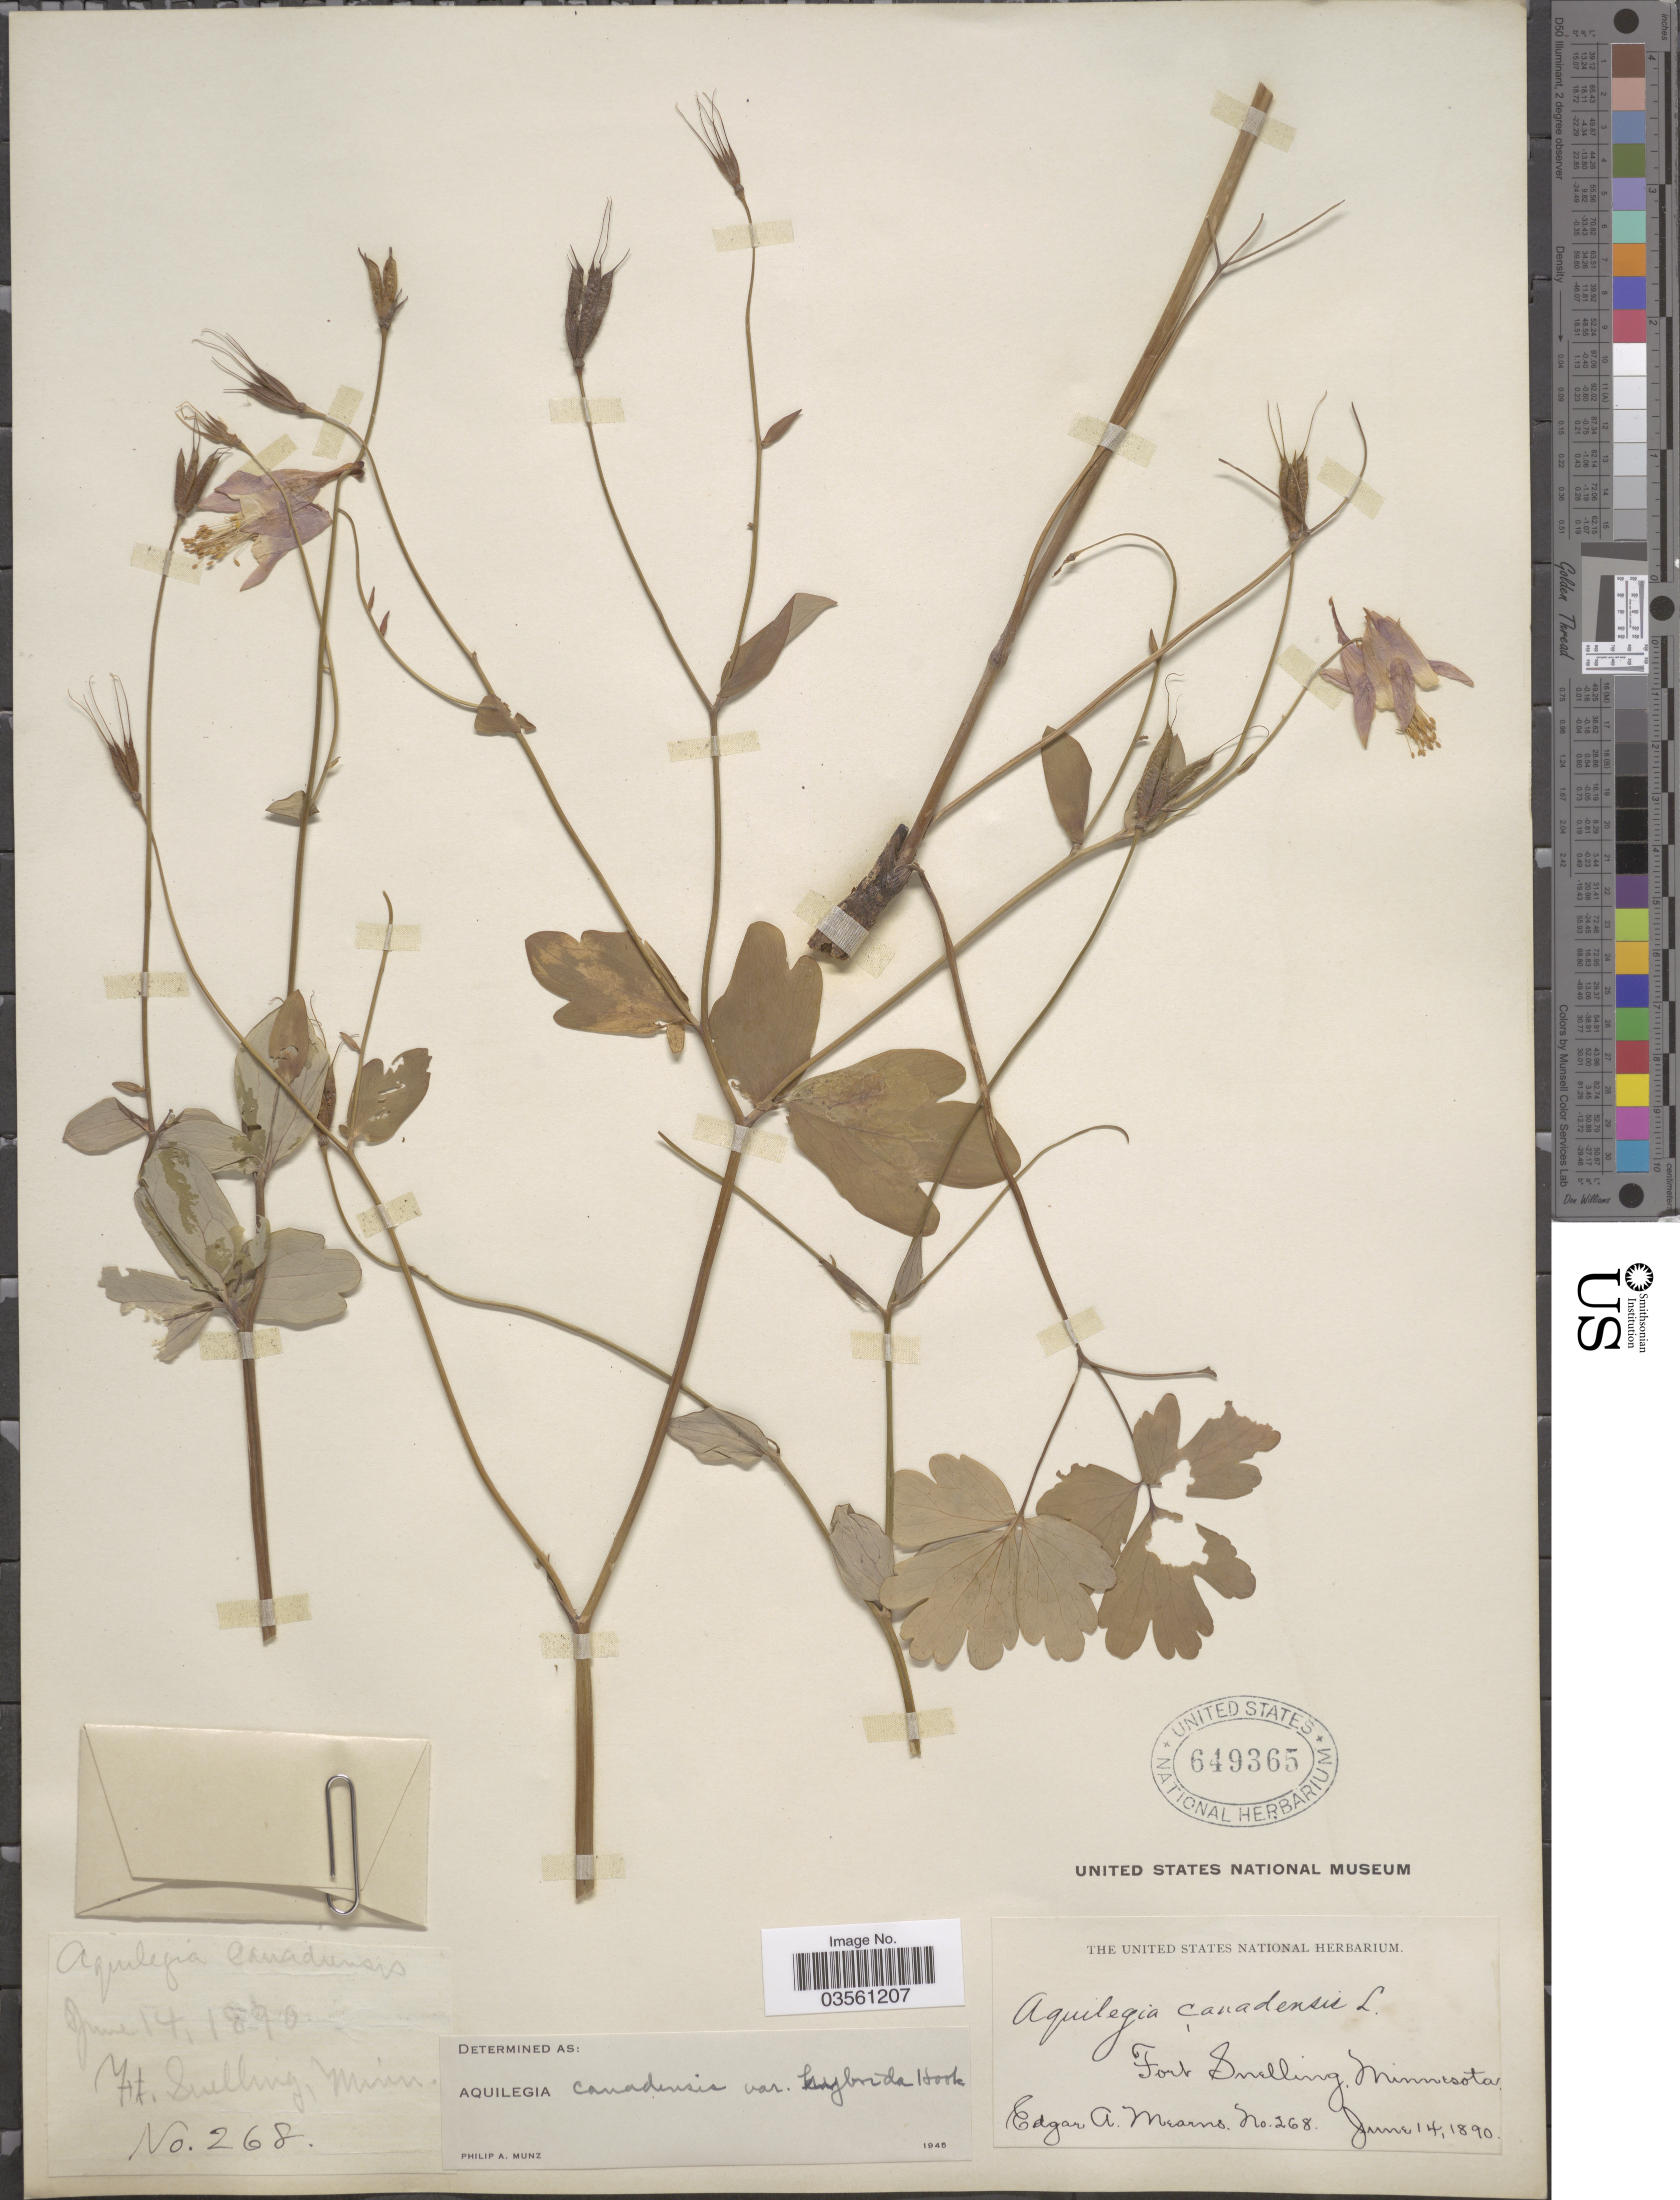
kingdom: Plantae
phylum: Tracheophyta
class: Magnoliopsida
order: Ranunculales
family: Ranunculaceae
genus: Aquilegia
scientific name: Aquilegia canadensis var. hybrida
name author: Hook.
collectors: E. A. Mearns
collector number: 268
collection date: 1890-06-14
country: United States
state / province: Minnesota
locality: Fort Snelling.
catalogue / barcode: US 649365